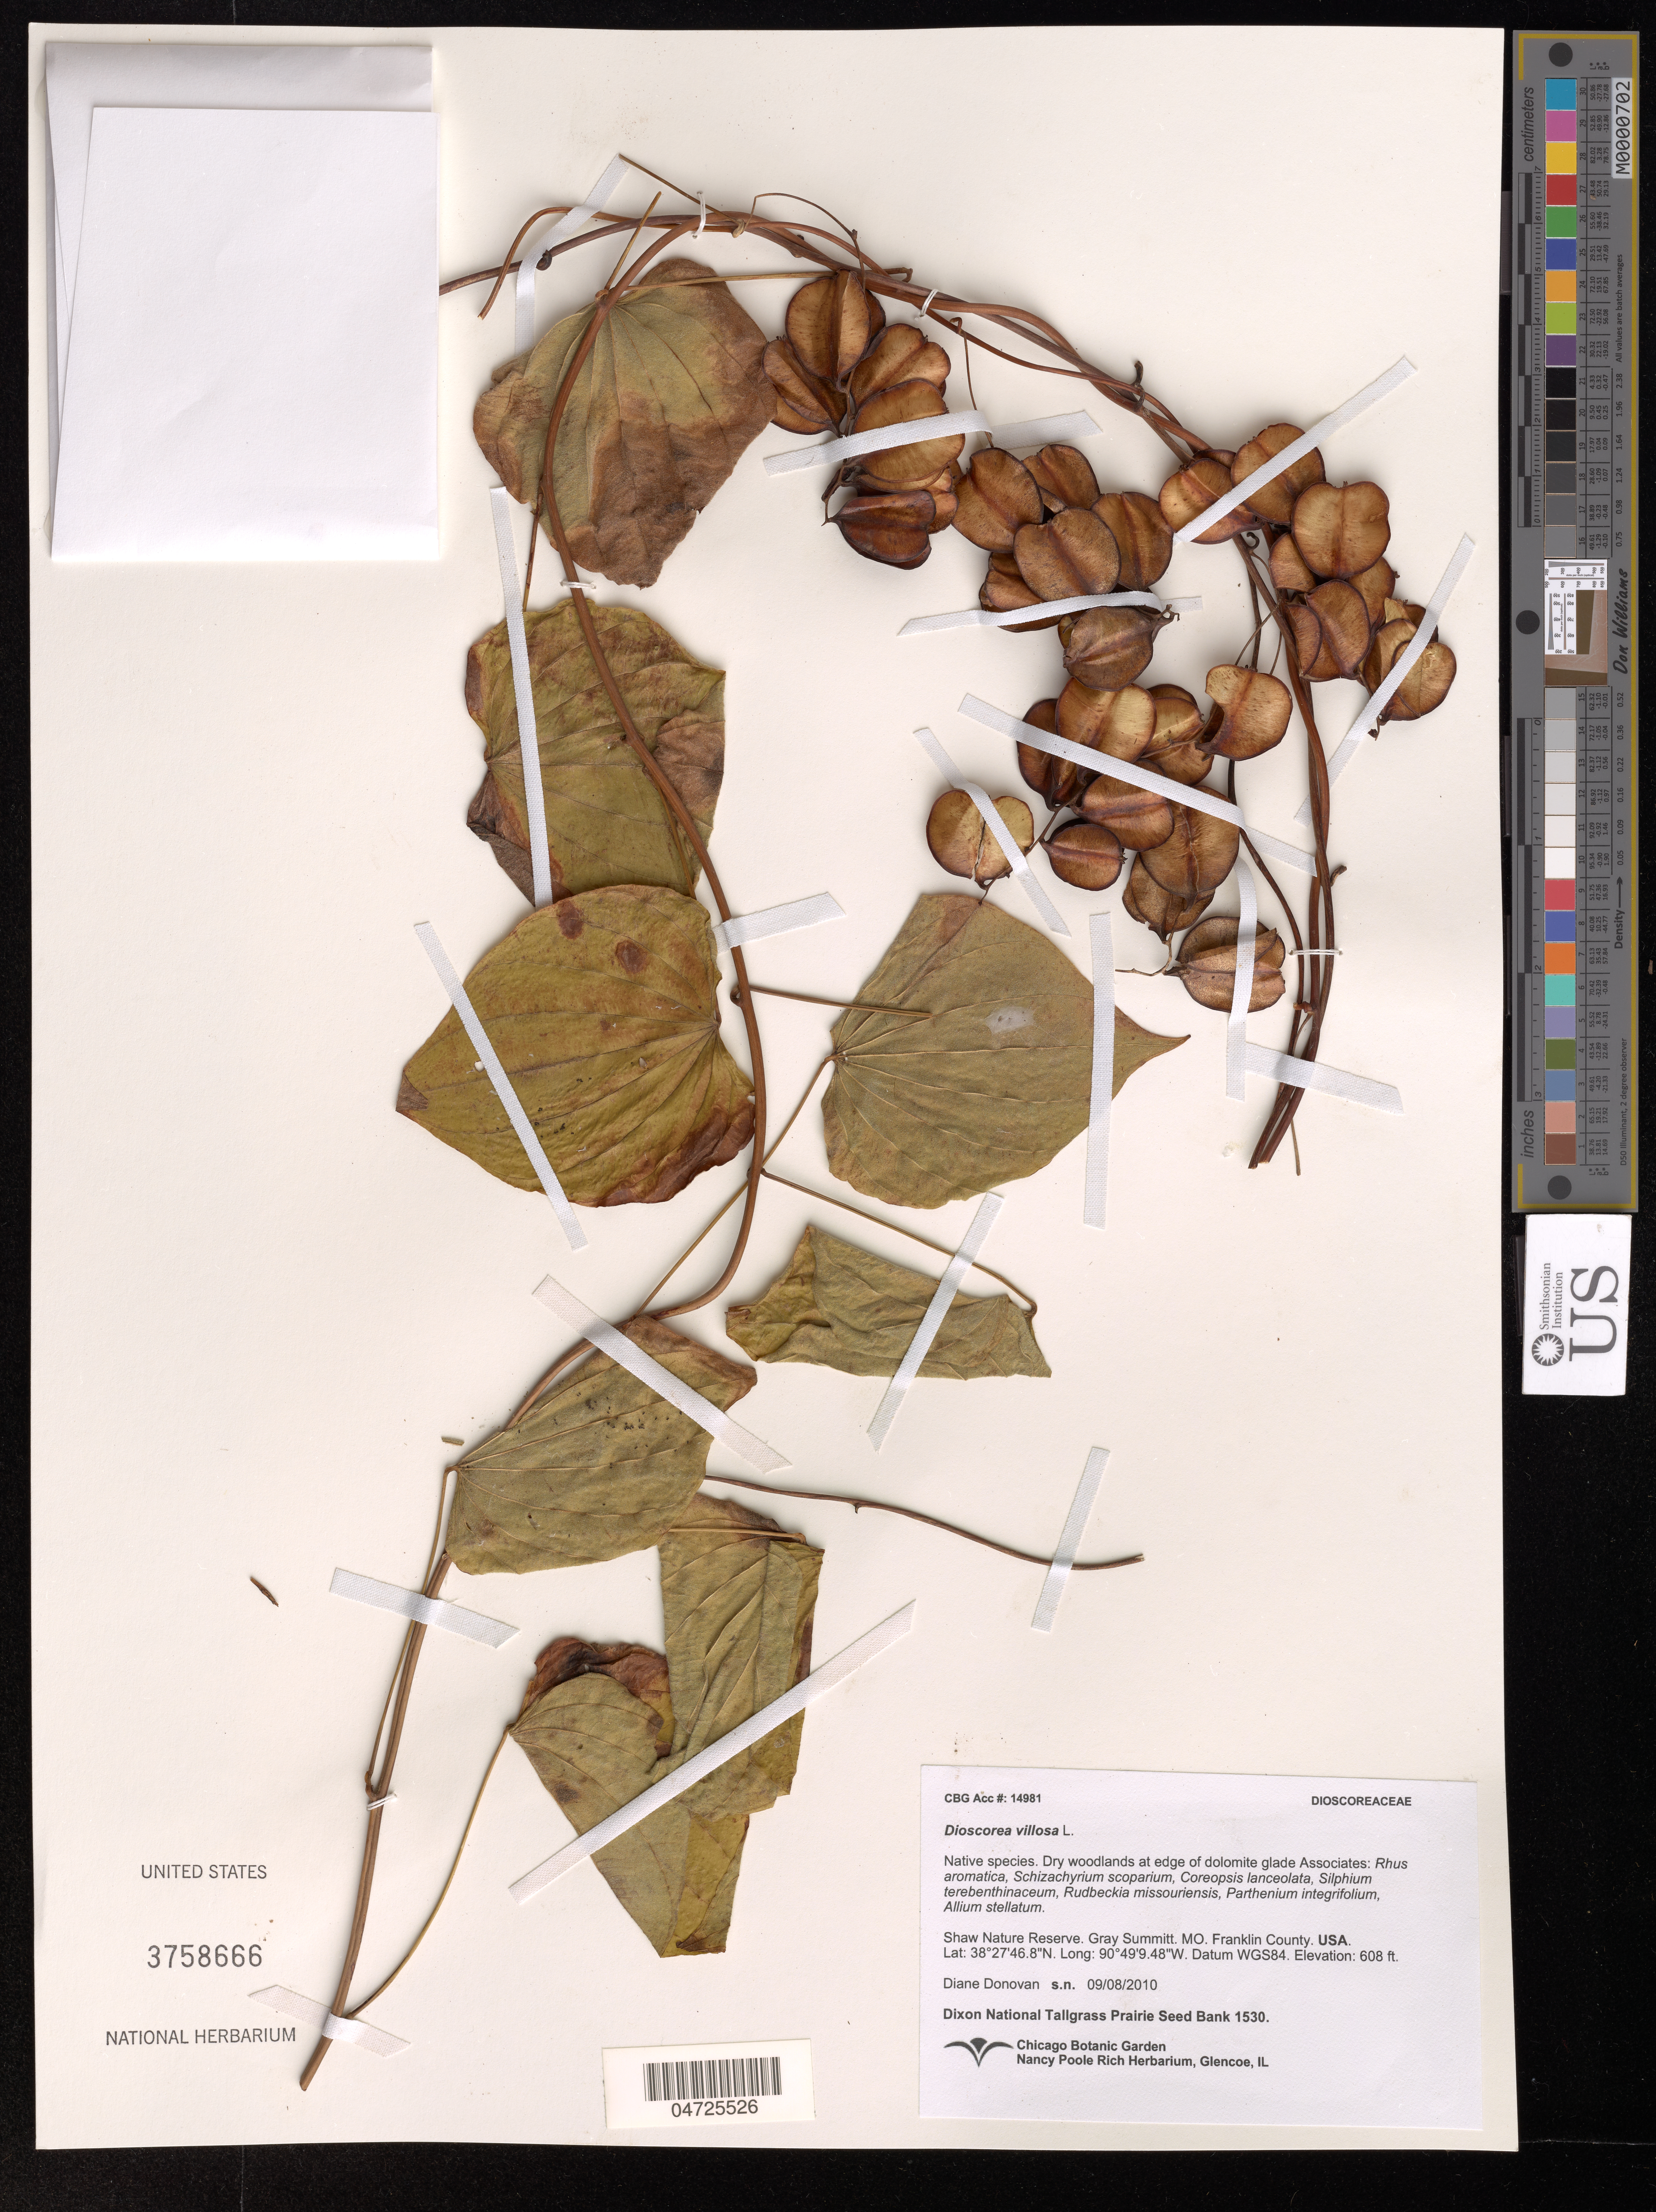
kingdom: Plantae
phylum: Tracheophyta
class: Liliopsida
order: Dioscoreales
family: Dioscoreaceae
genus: Dioscorea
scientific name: Dioscorea villosa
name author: L.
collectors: D. Donovan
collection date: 2010-09-08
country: United States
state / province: Missouri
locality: Shaw Nature Reserve. Gray Summit. MO. Franklin County. Datum WGS84.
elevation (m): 185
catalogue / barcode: US 3758666